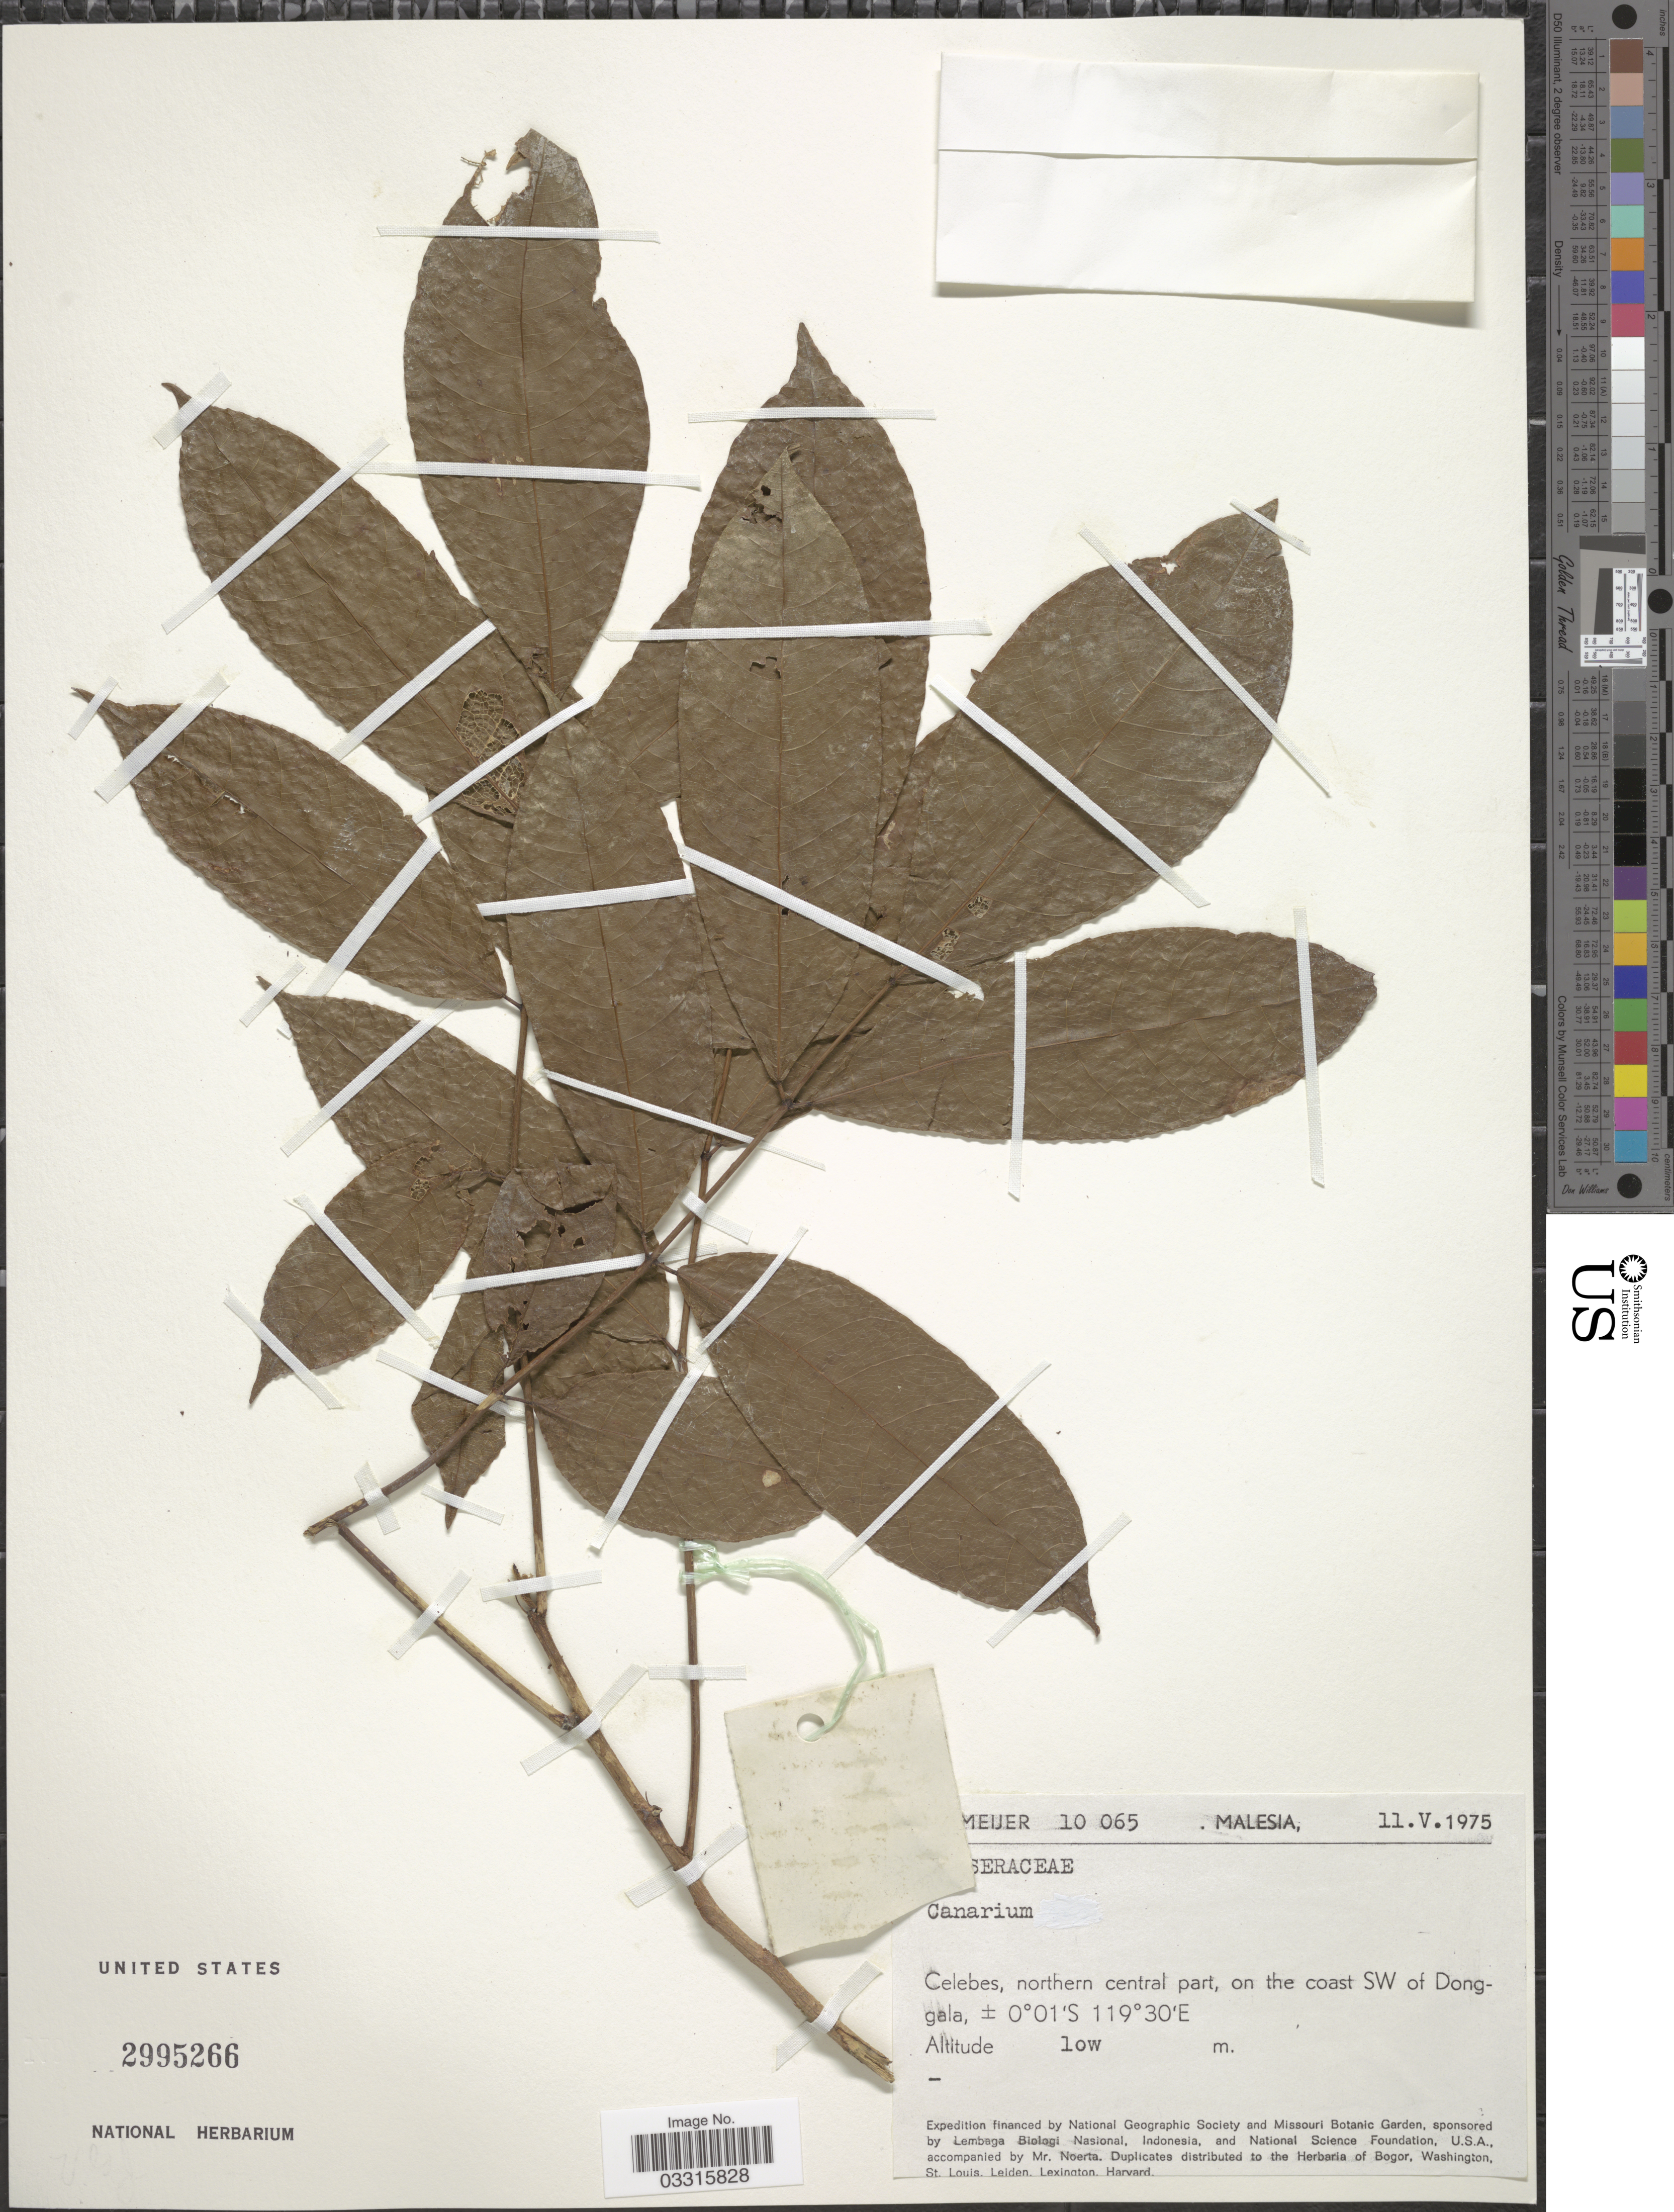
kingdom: Plantae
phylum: Tracheophyta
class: Magnoliopsida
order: Sapindales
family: Burseraceae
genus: Canarium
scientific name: Canarium sp.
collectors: W. Meijer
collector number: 10065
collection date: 1975-05-11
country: Malaysia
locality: Celebes, northen central part, on the coast SW of Dongala.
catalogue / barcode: US 2995266